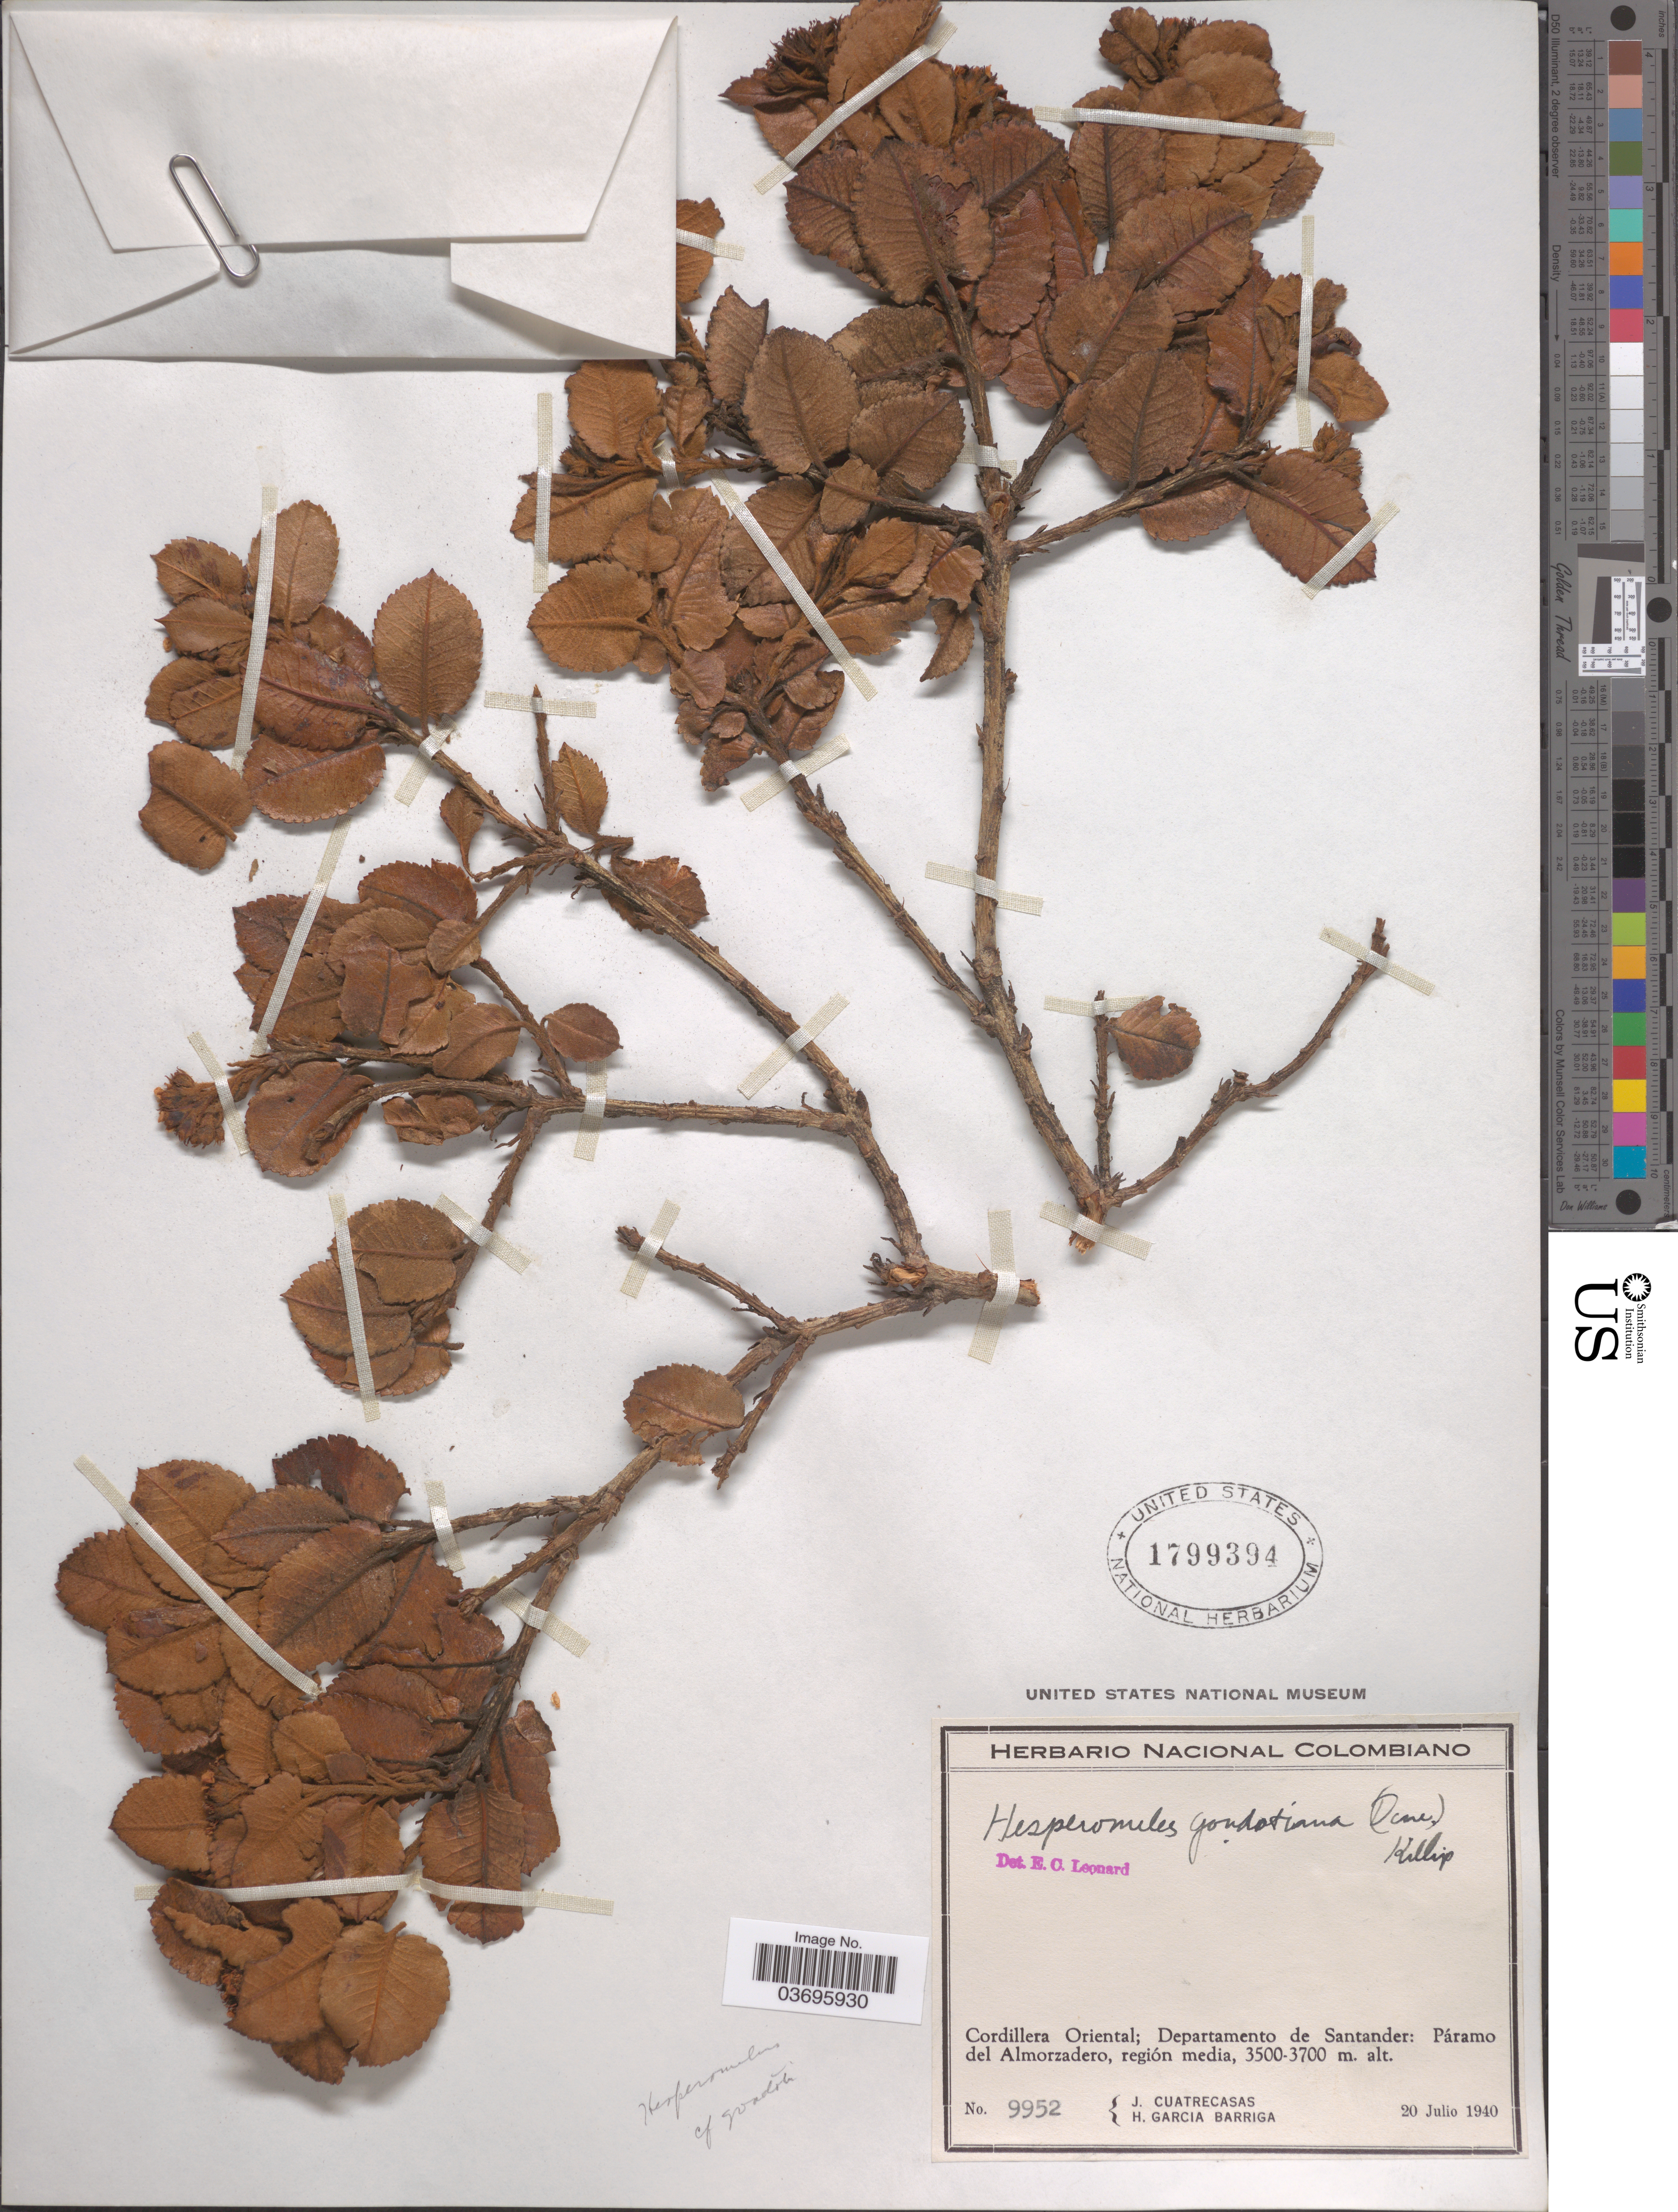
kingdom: Plantae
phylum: Tracheophyta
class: Magnoliopsida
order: Rosales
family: Rosaceae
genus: Hesperomeles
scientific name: Hesperomeles goudotiana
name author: Killip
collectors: J. Cuatrecasas & H. García Barriga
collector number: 9952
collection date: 1940-07-20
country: Colombia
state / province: Santander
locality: Cordillera Oriental; Departamento de Santander: Páramo del Almorzadero, región media.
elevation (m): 3500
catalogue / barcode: US 1799394